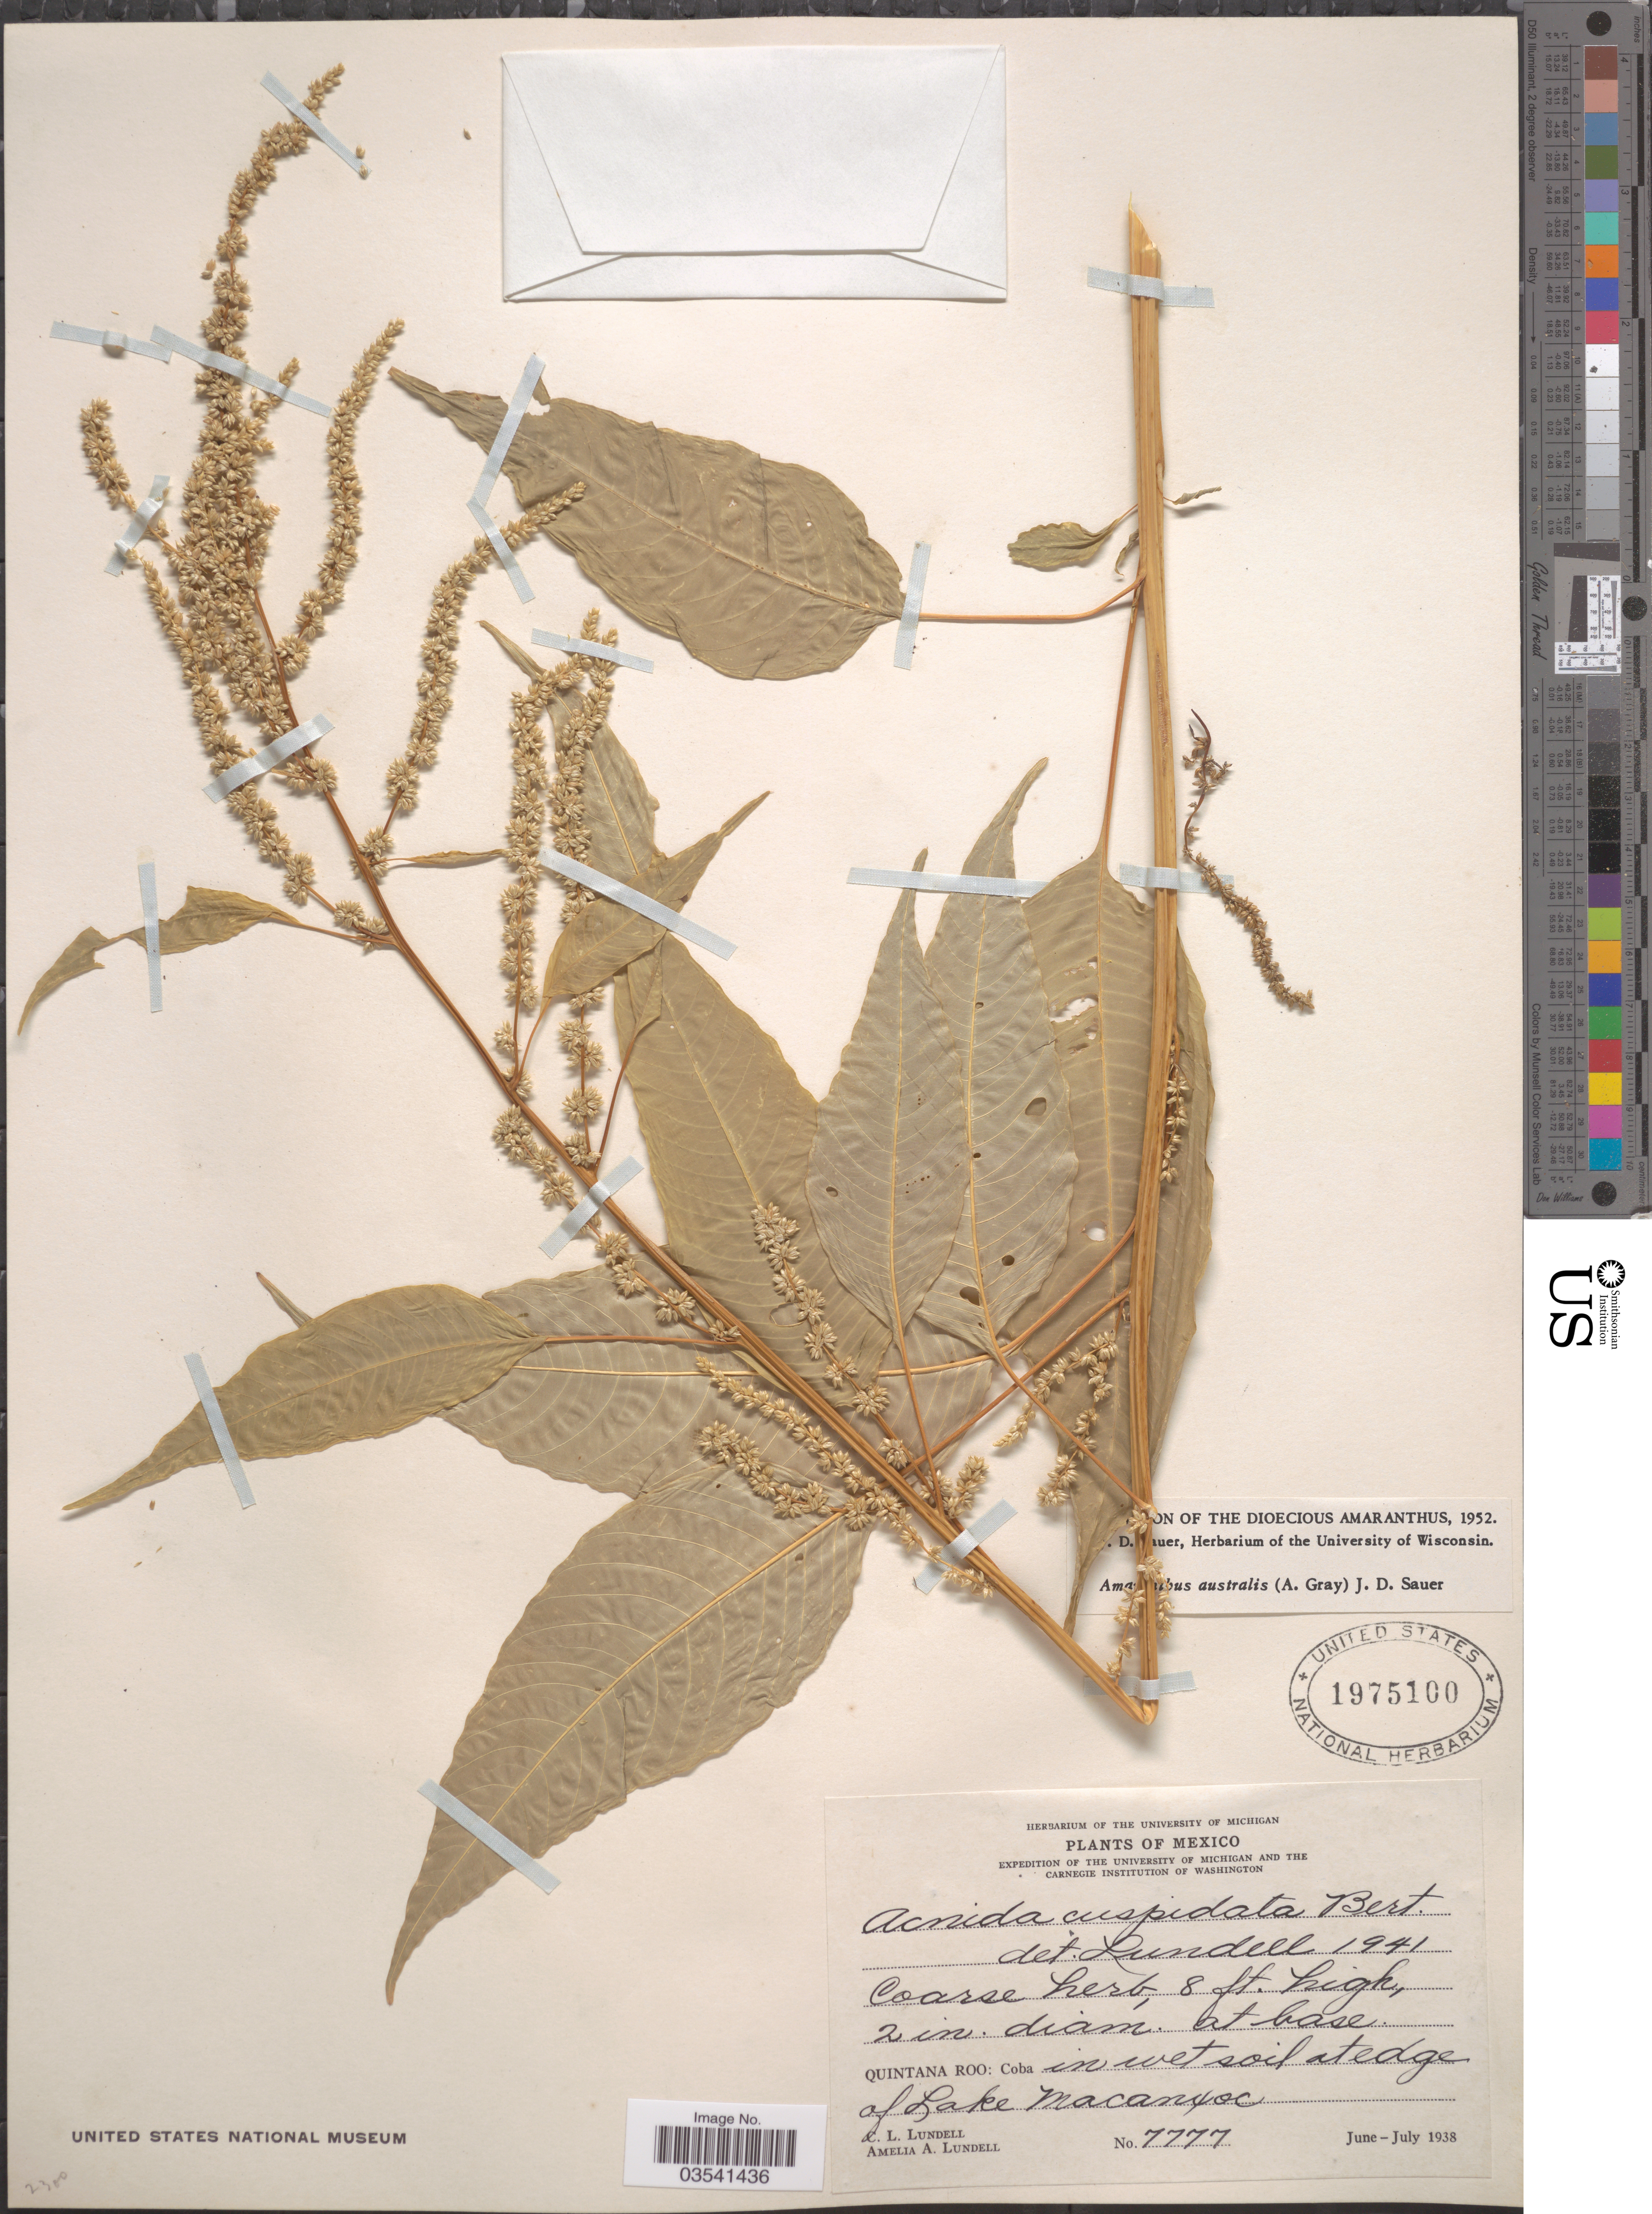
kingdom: Plantae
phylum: Tracheophyta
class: Magnoliopsida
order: Caryophyllales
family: Amaranthaceae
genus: Amaranthus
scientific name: Amaranthus australis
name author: (A. Gray) J.D. Sauer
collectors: C. L. Lundell & A. A. Lundell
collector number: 7777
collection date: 1938-06/1938-07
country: Mexico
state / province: Quintana Roo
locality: Coba in wet soil at edge of Lake Macanxoc.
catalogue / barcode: US 1975100